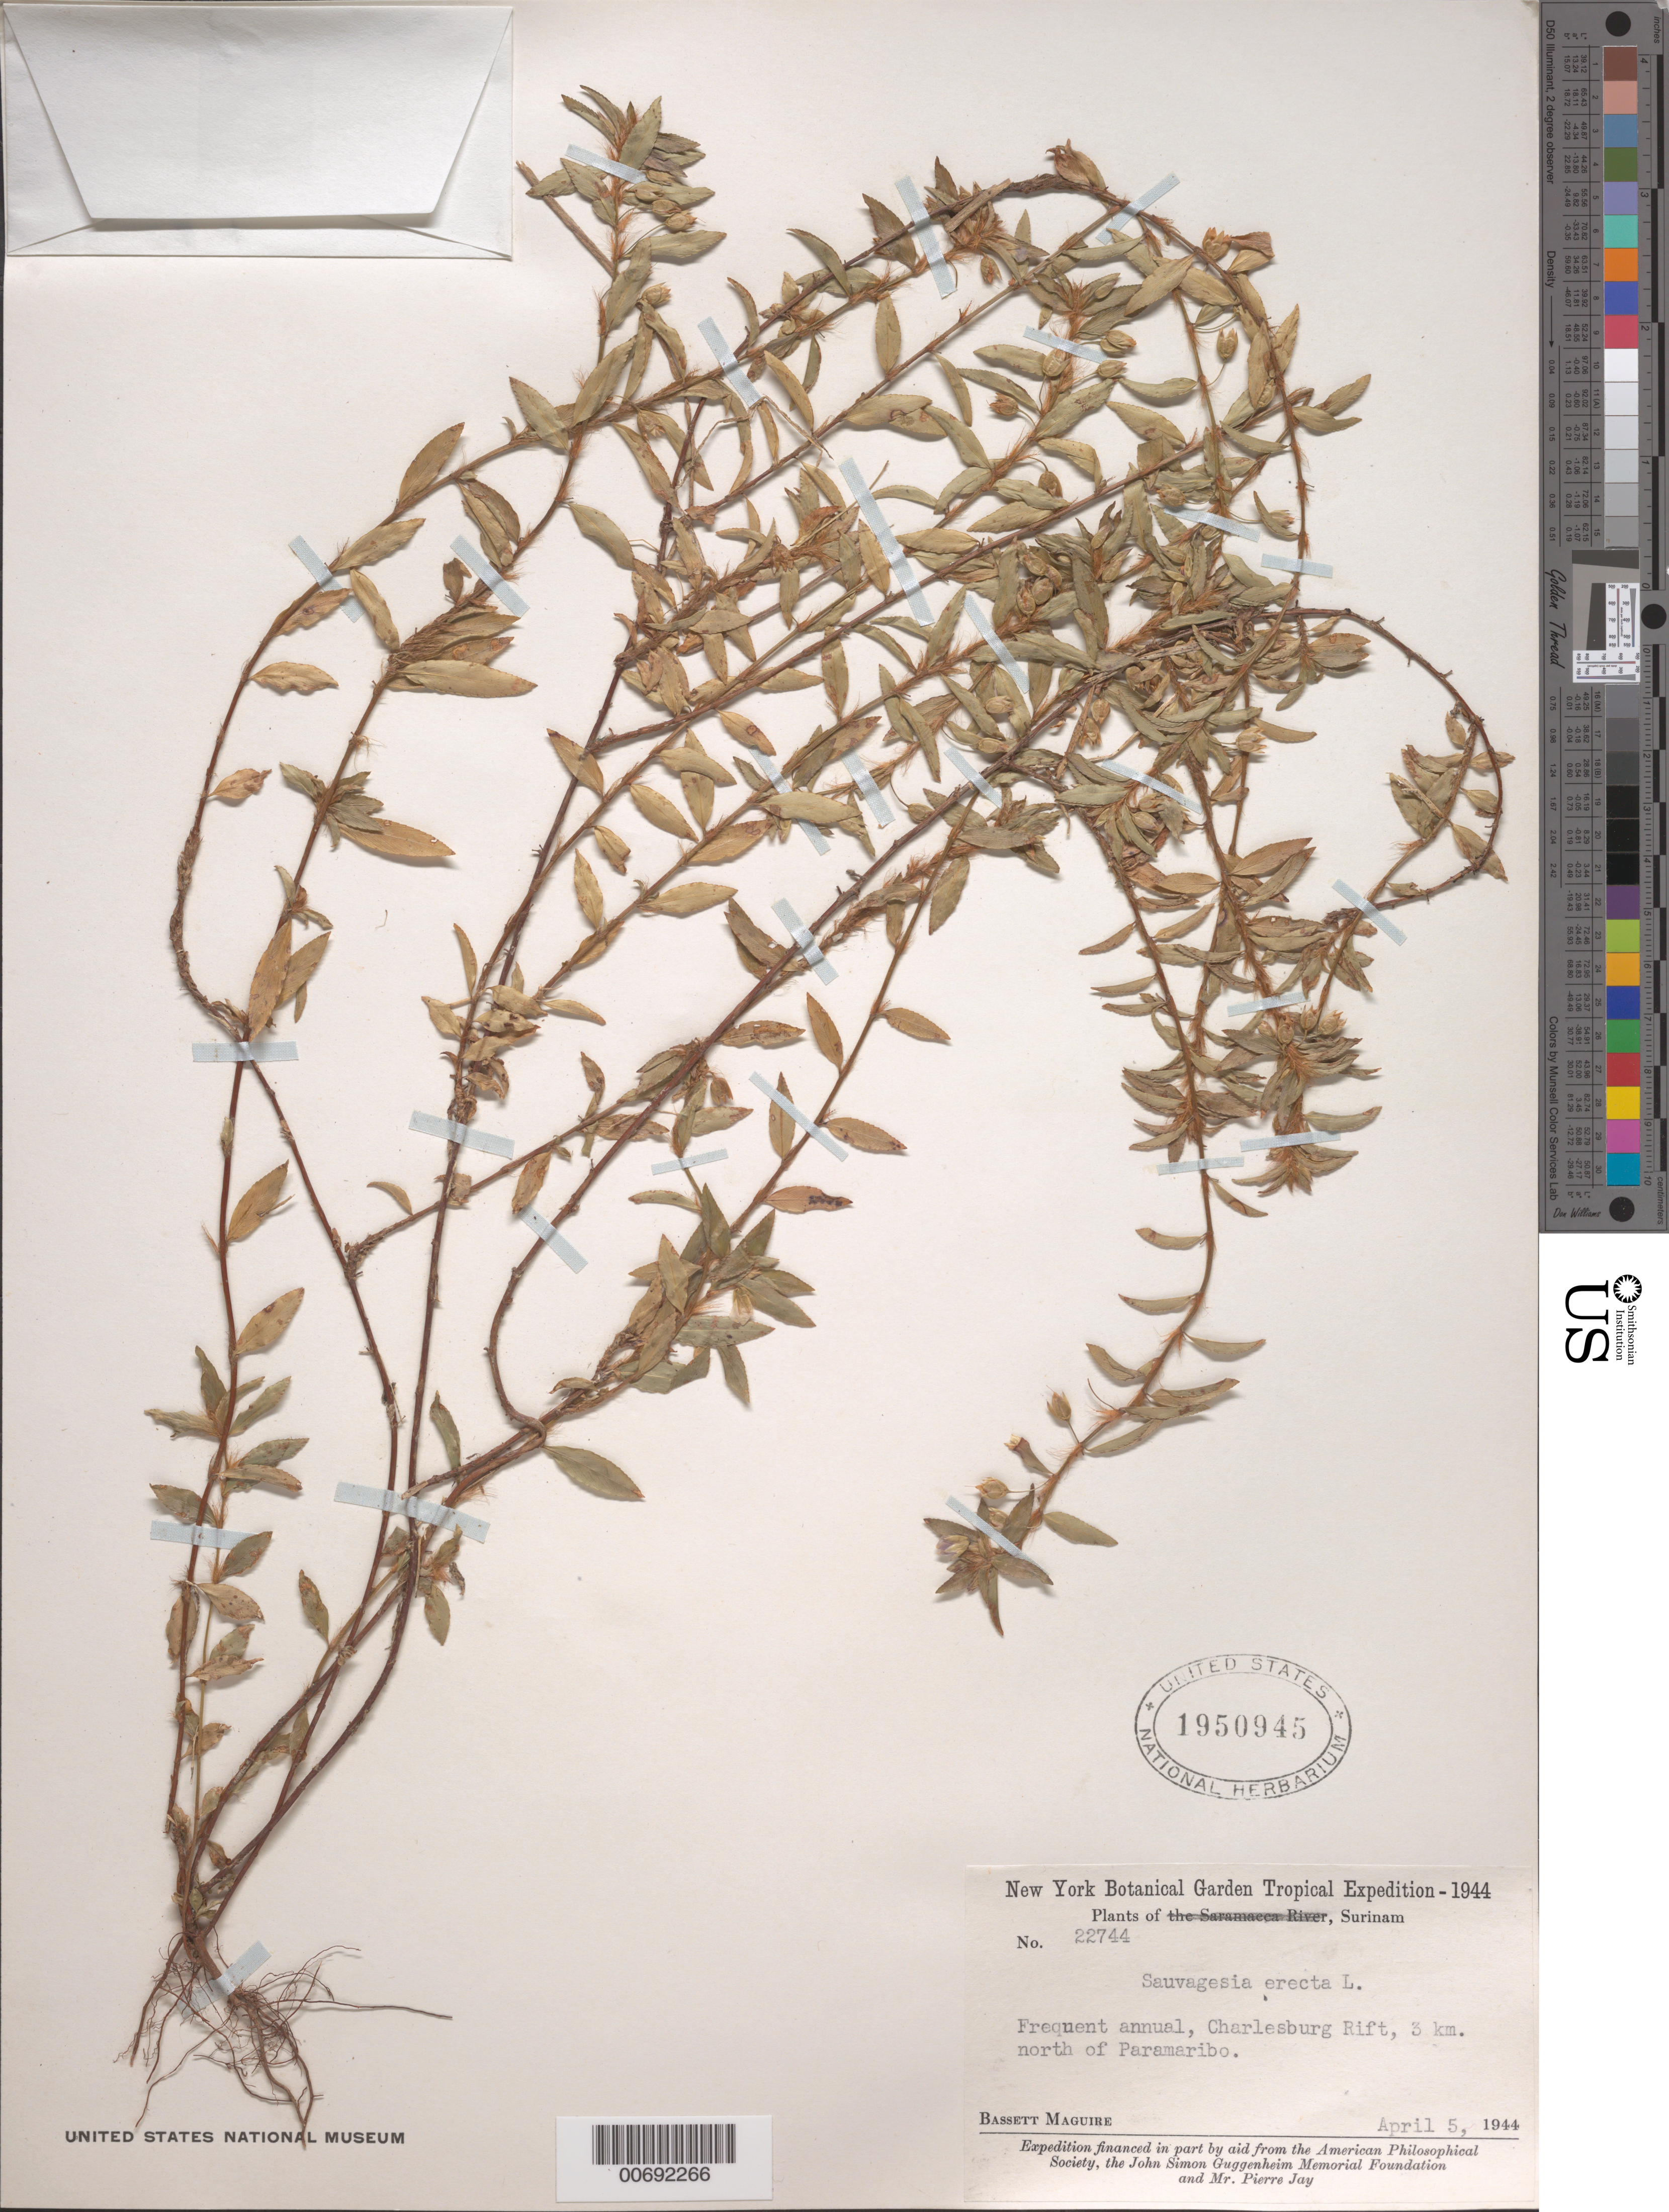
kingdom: Plantae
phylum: Tracheophyta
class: Magnoliopsida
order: Malpighiales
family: Ochnaceae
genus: Sauvagesia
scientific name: Sauvagesia erecta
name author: L.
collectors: B. Maguire & G. Stahel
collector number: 22744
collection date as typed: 5-Apr-44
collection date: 1944-04-05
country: Suriname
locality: Paramaribo, 3 km N of, Charlesburg Rift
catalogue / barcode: US 1950945